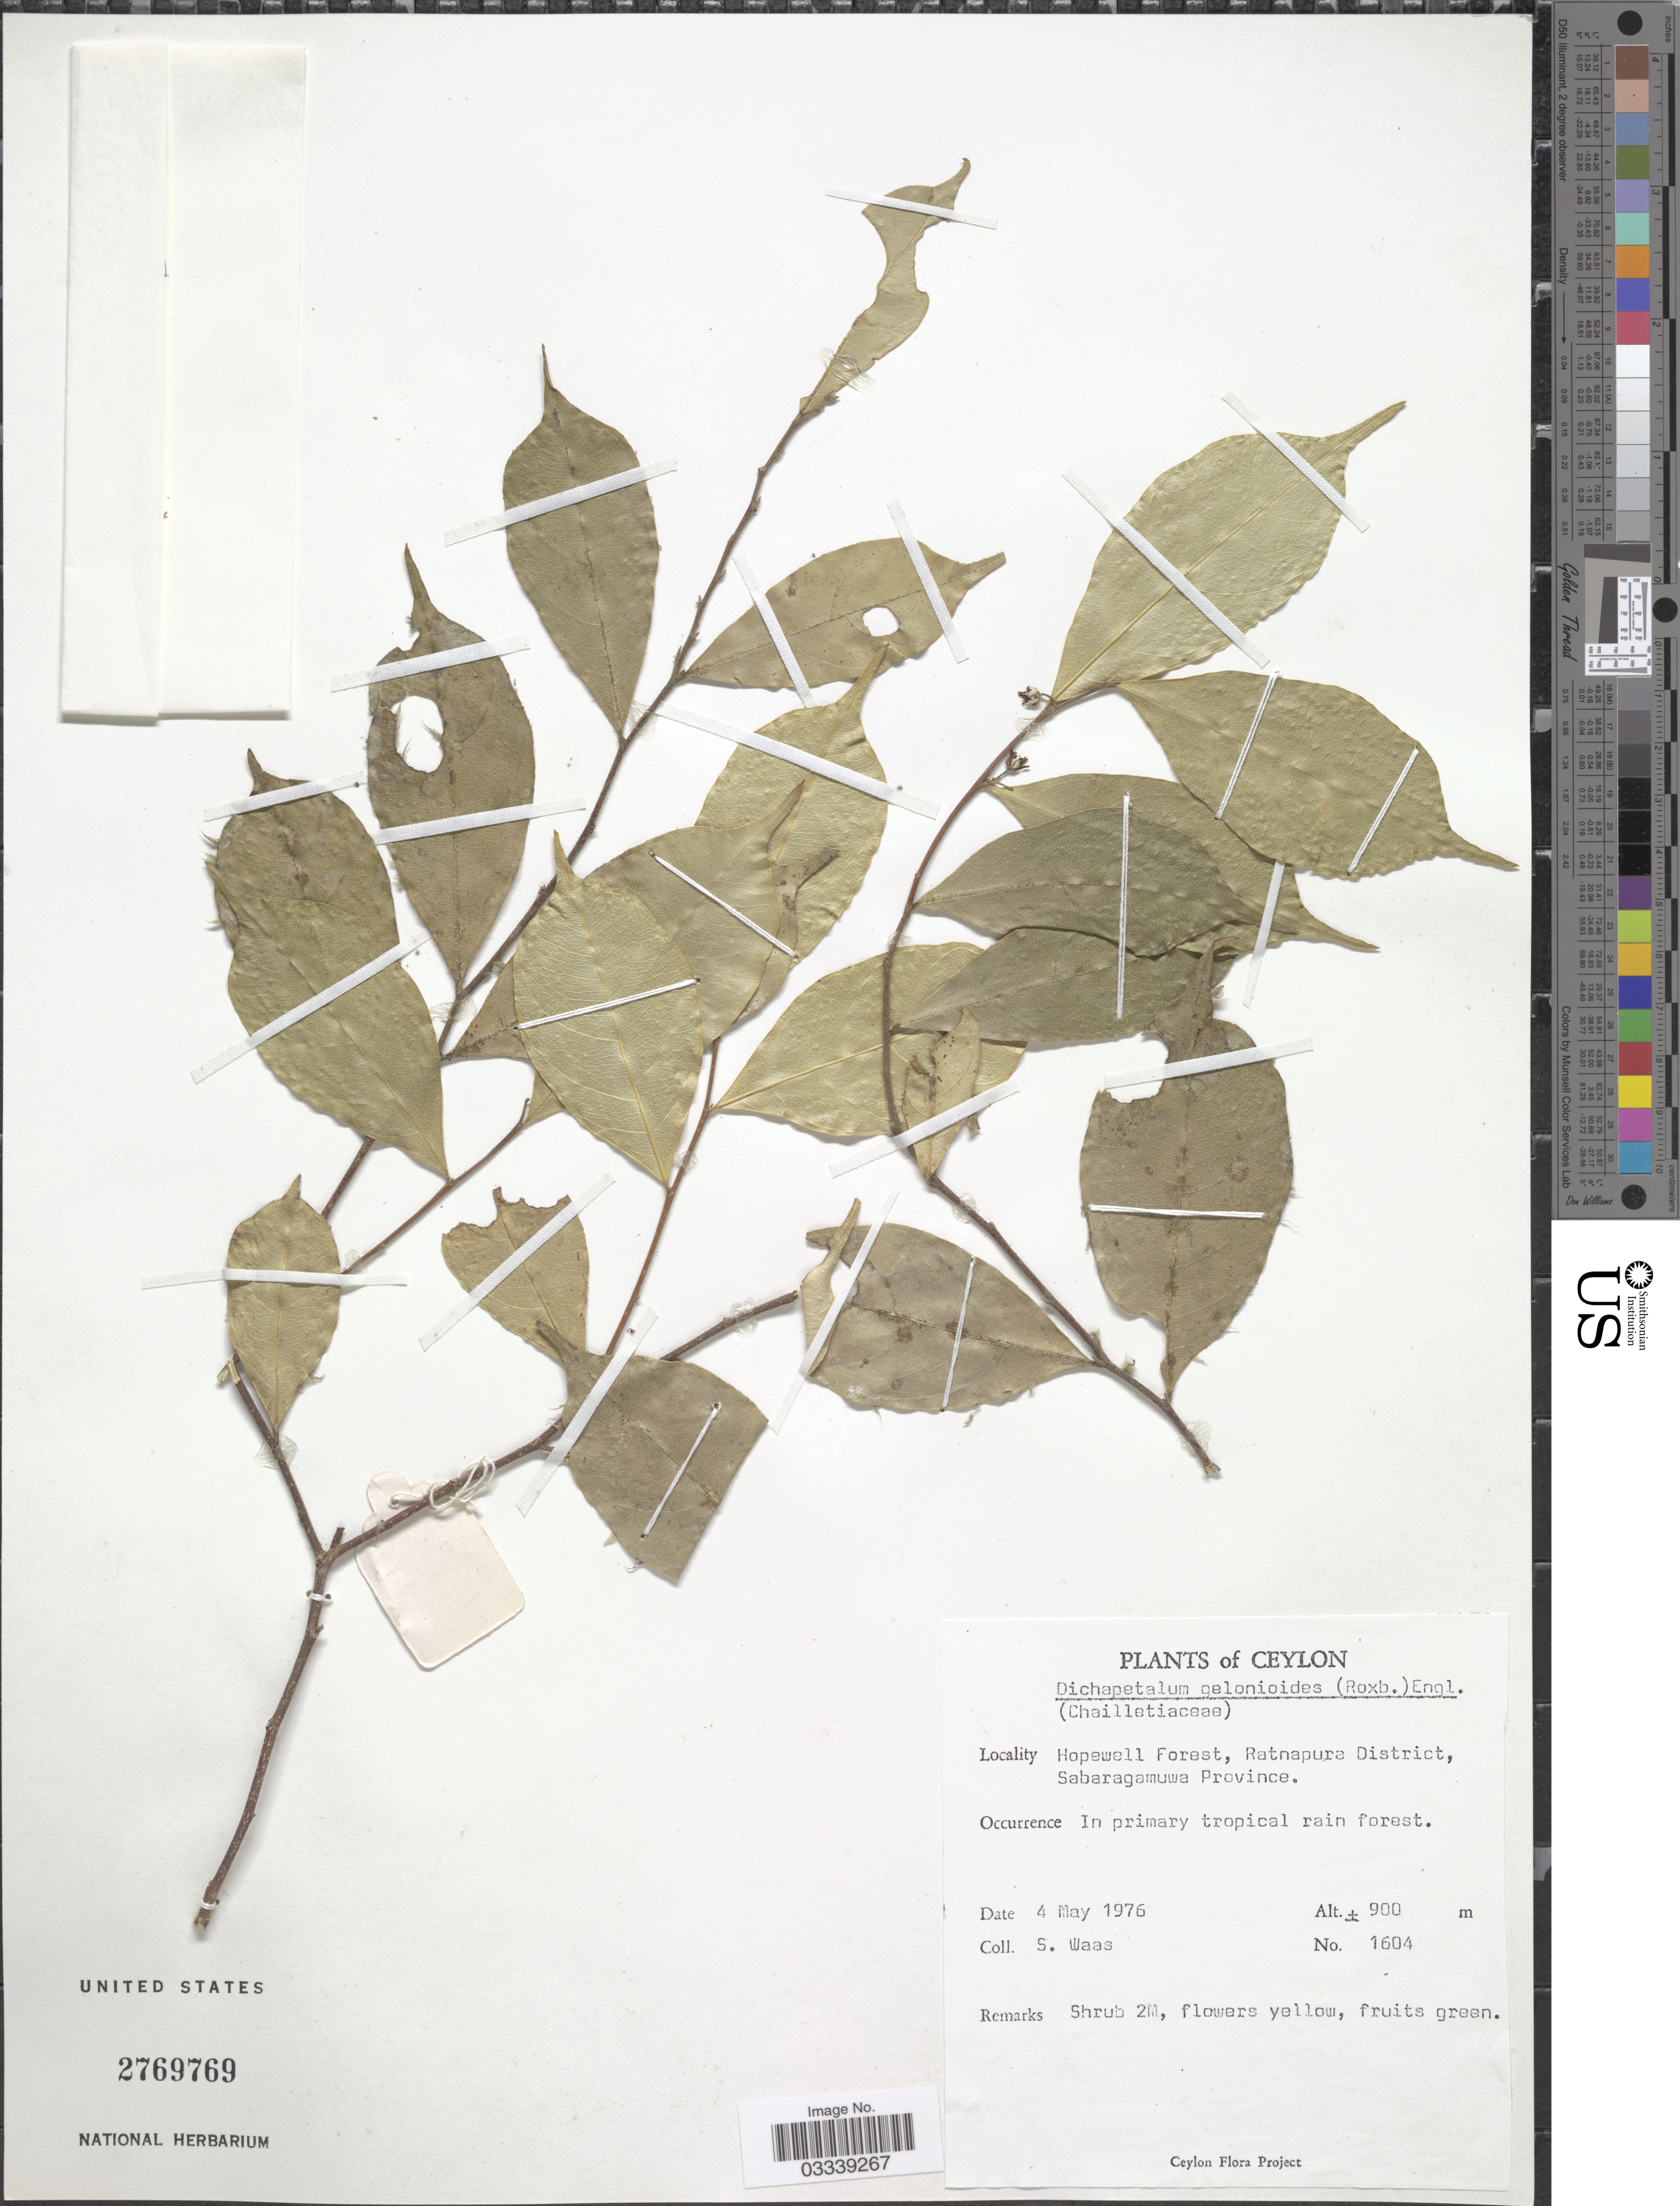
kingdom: Plantae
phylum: Tracheophyta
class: Magnoliopsida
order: Malpighiales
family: Dichapetalaceae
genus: Dichapetalum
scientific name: Dichapetalum gelonioides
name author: (Roxb.) Engl.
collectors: S. Waas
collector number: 1604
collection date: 1976-05-04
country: Sri Lanka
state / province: Sabaragamuwa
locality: Ceylon, Hopewell Forest, Ratnapura District.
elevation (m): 900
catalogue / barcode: US 2769769